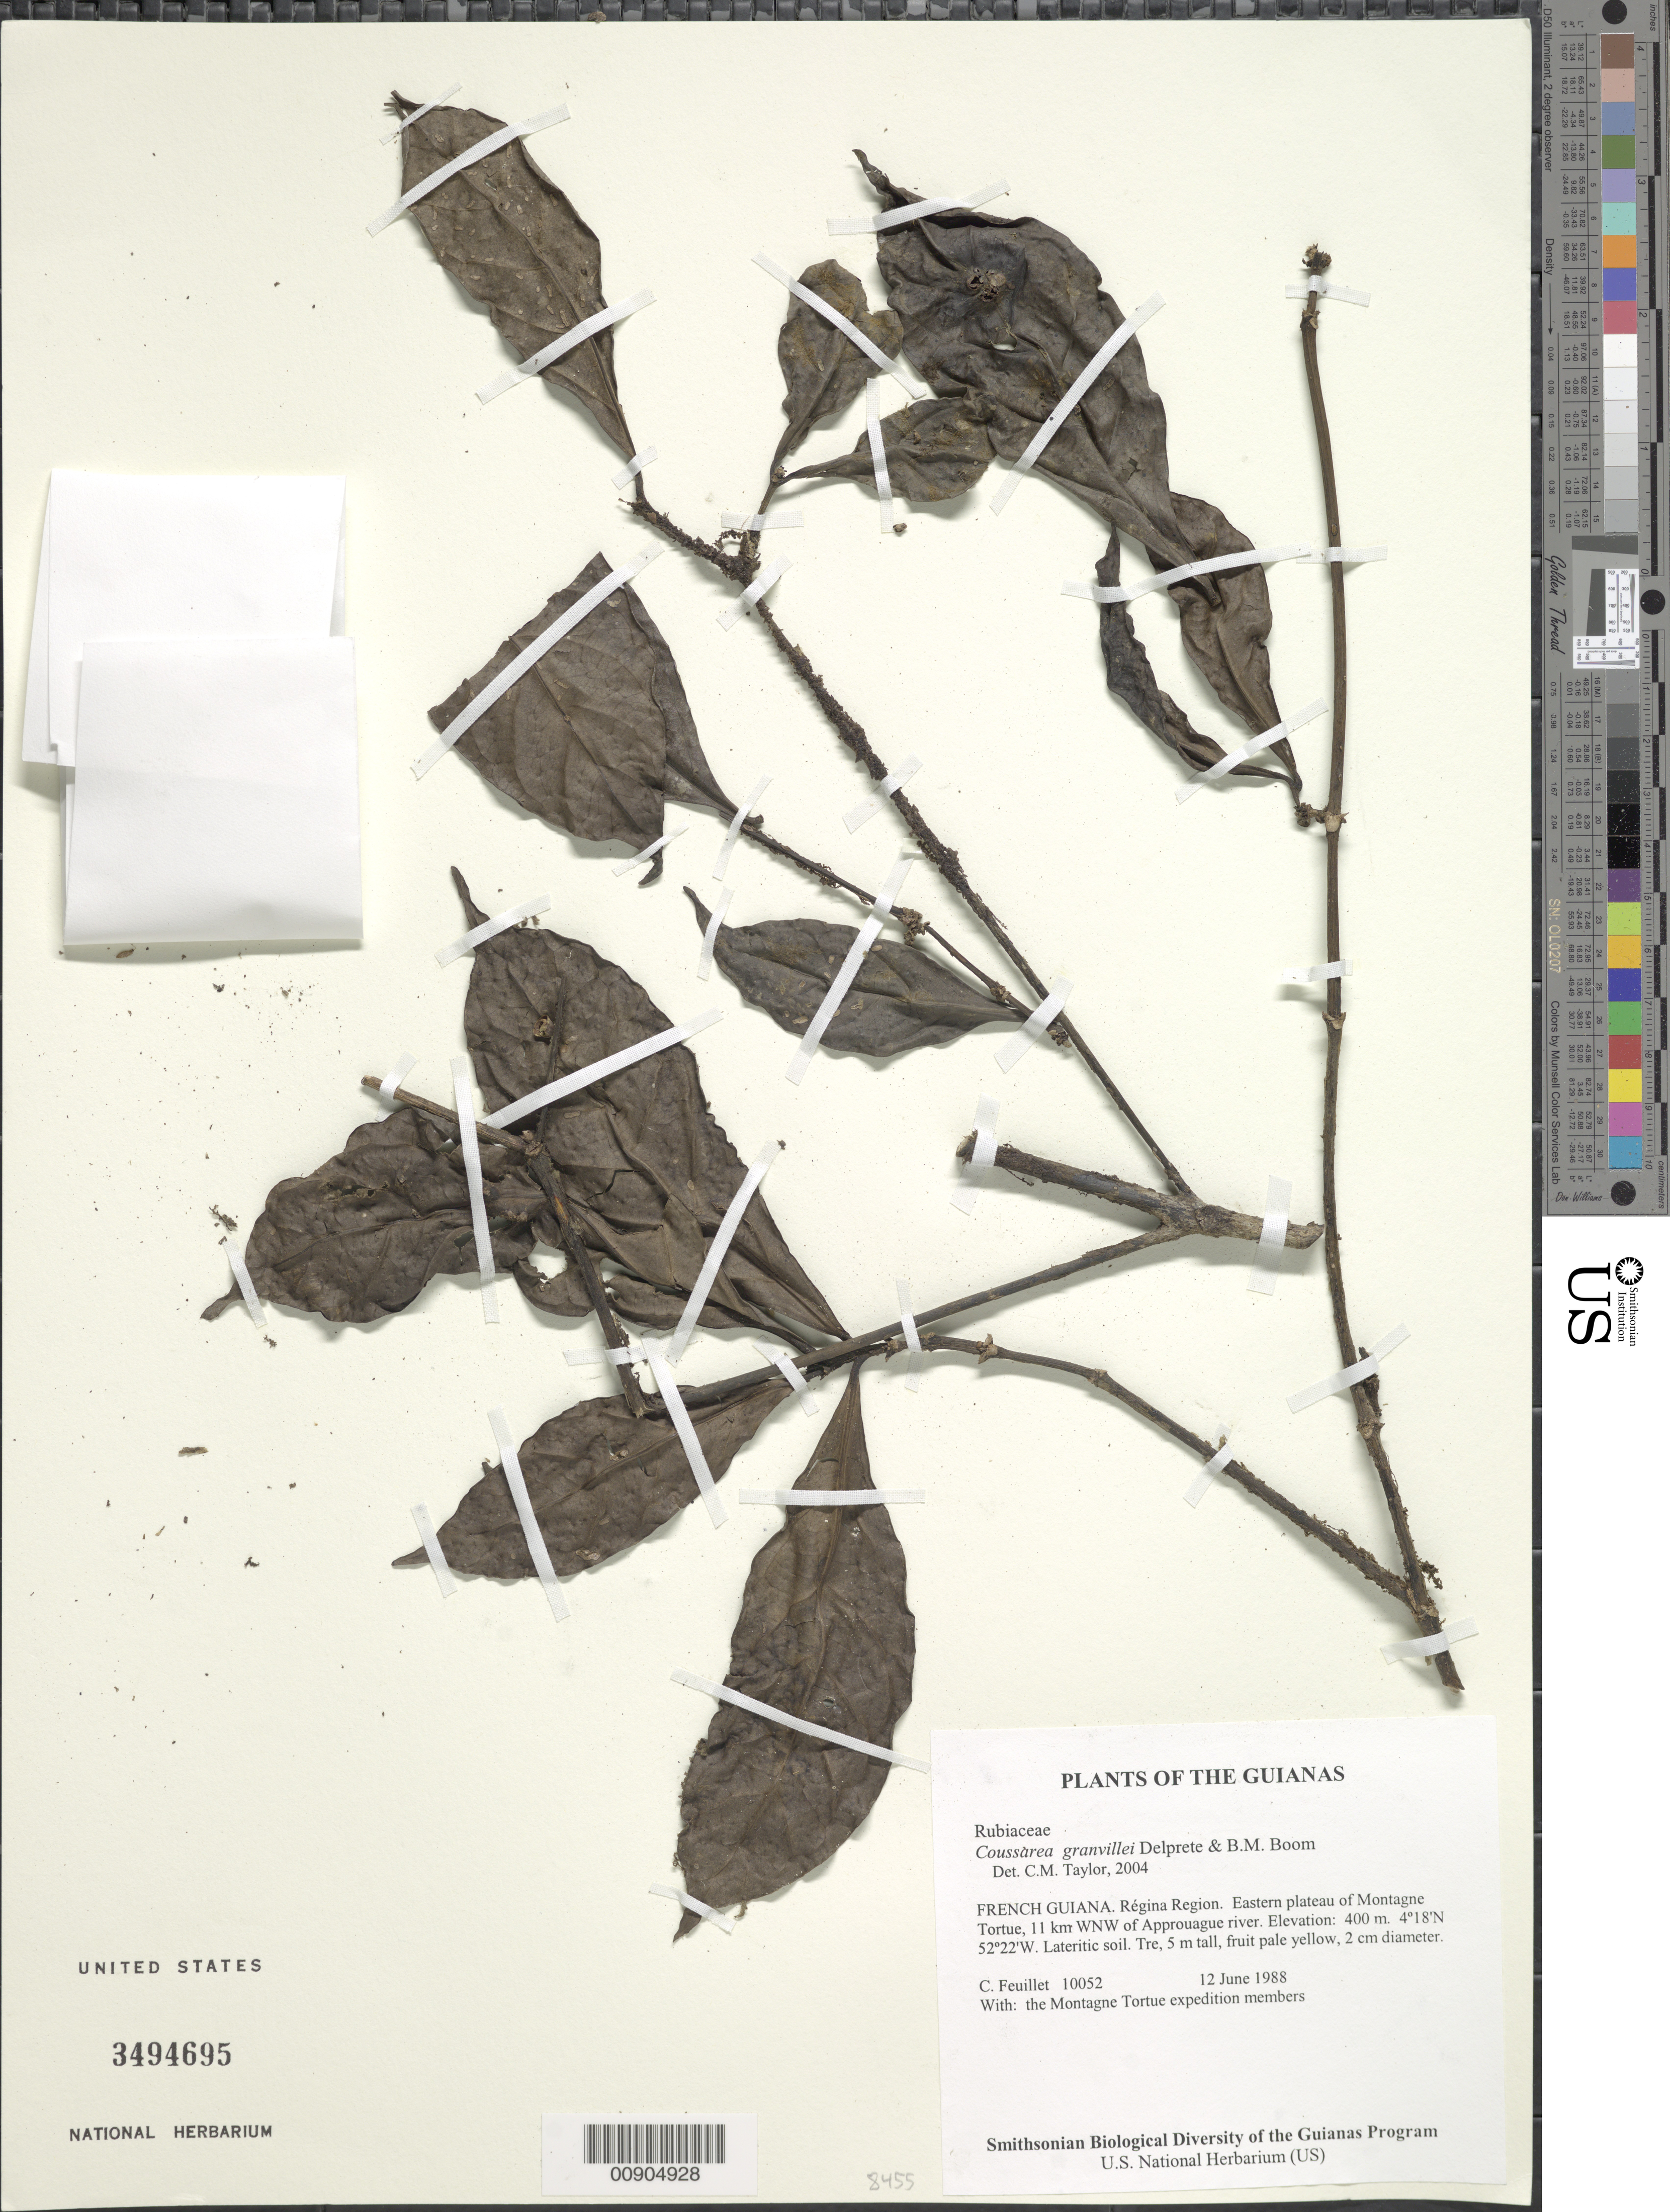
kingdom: Plantae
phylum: Tracheophyta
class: Magnoliopsida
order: Gentianales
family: Rubiaceae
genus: Coussarea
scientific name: Coussarea granvillei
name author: Delprete & B.M. Boom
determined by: Taylor, Charlotte M.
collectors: C. Feuillet & Montagne Torte Exped. members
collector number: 10052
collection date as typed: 12 June 1988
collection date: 1988-06-12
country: French Guiana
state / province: Cayenne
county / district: Regina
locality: Eastern plateau of Montagne Tortue, 11 km WNW of Approuague river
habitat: Lateritic soil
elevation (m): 400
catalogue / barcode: US 3494695